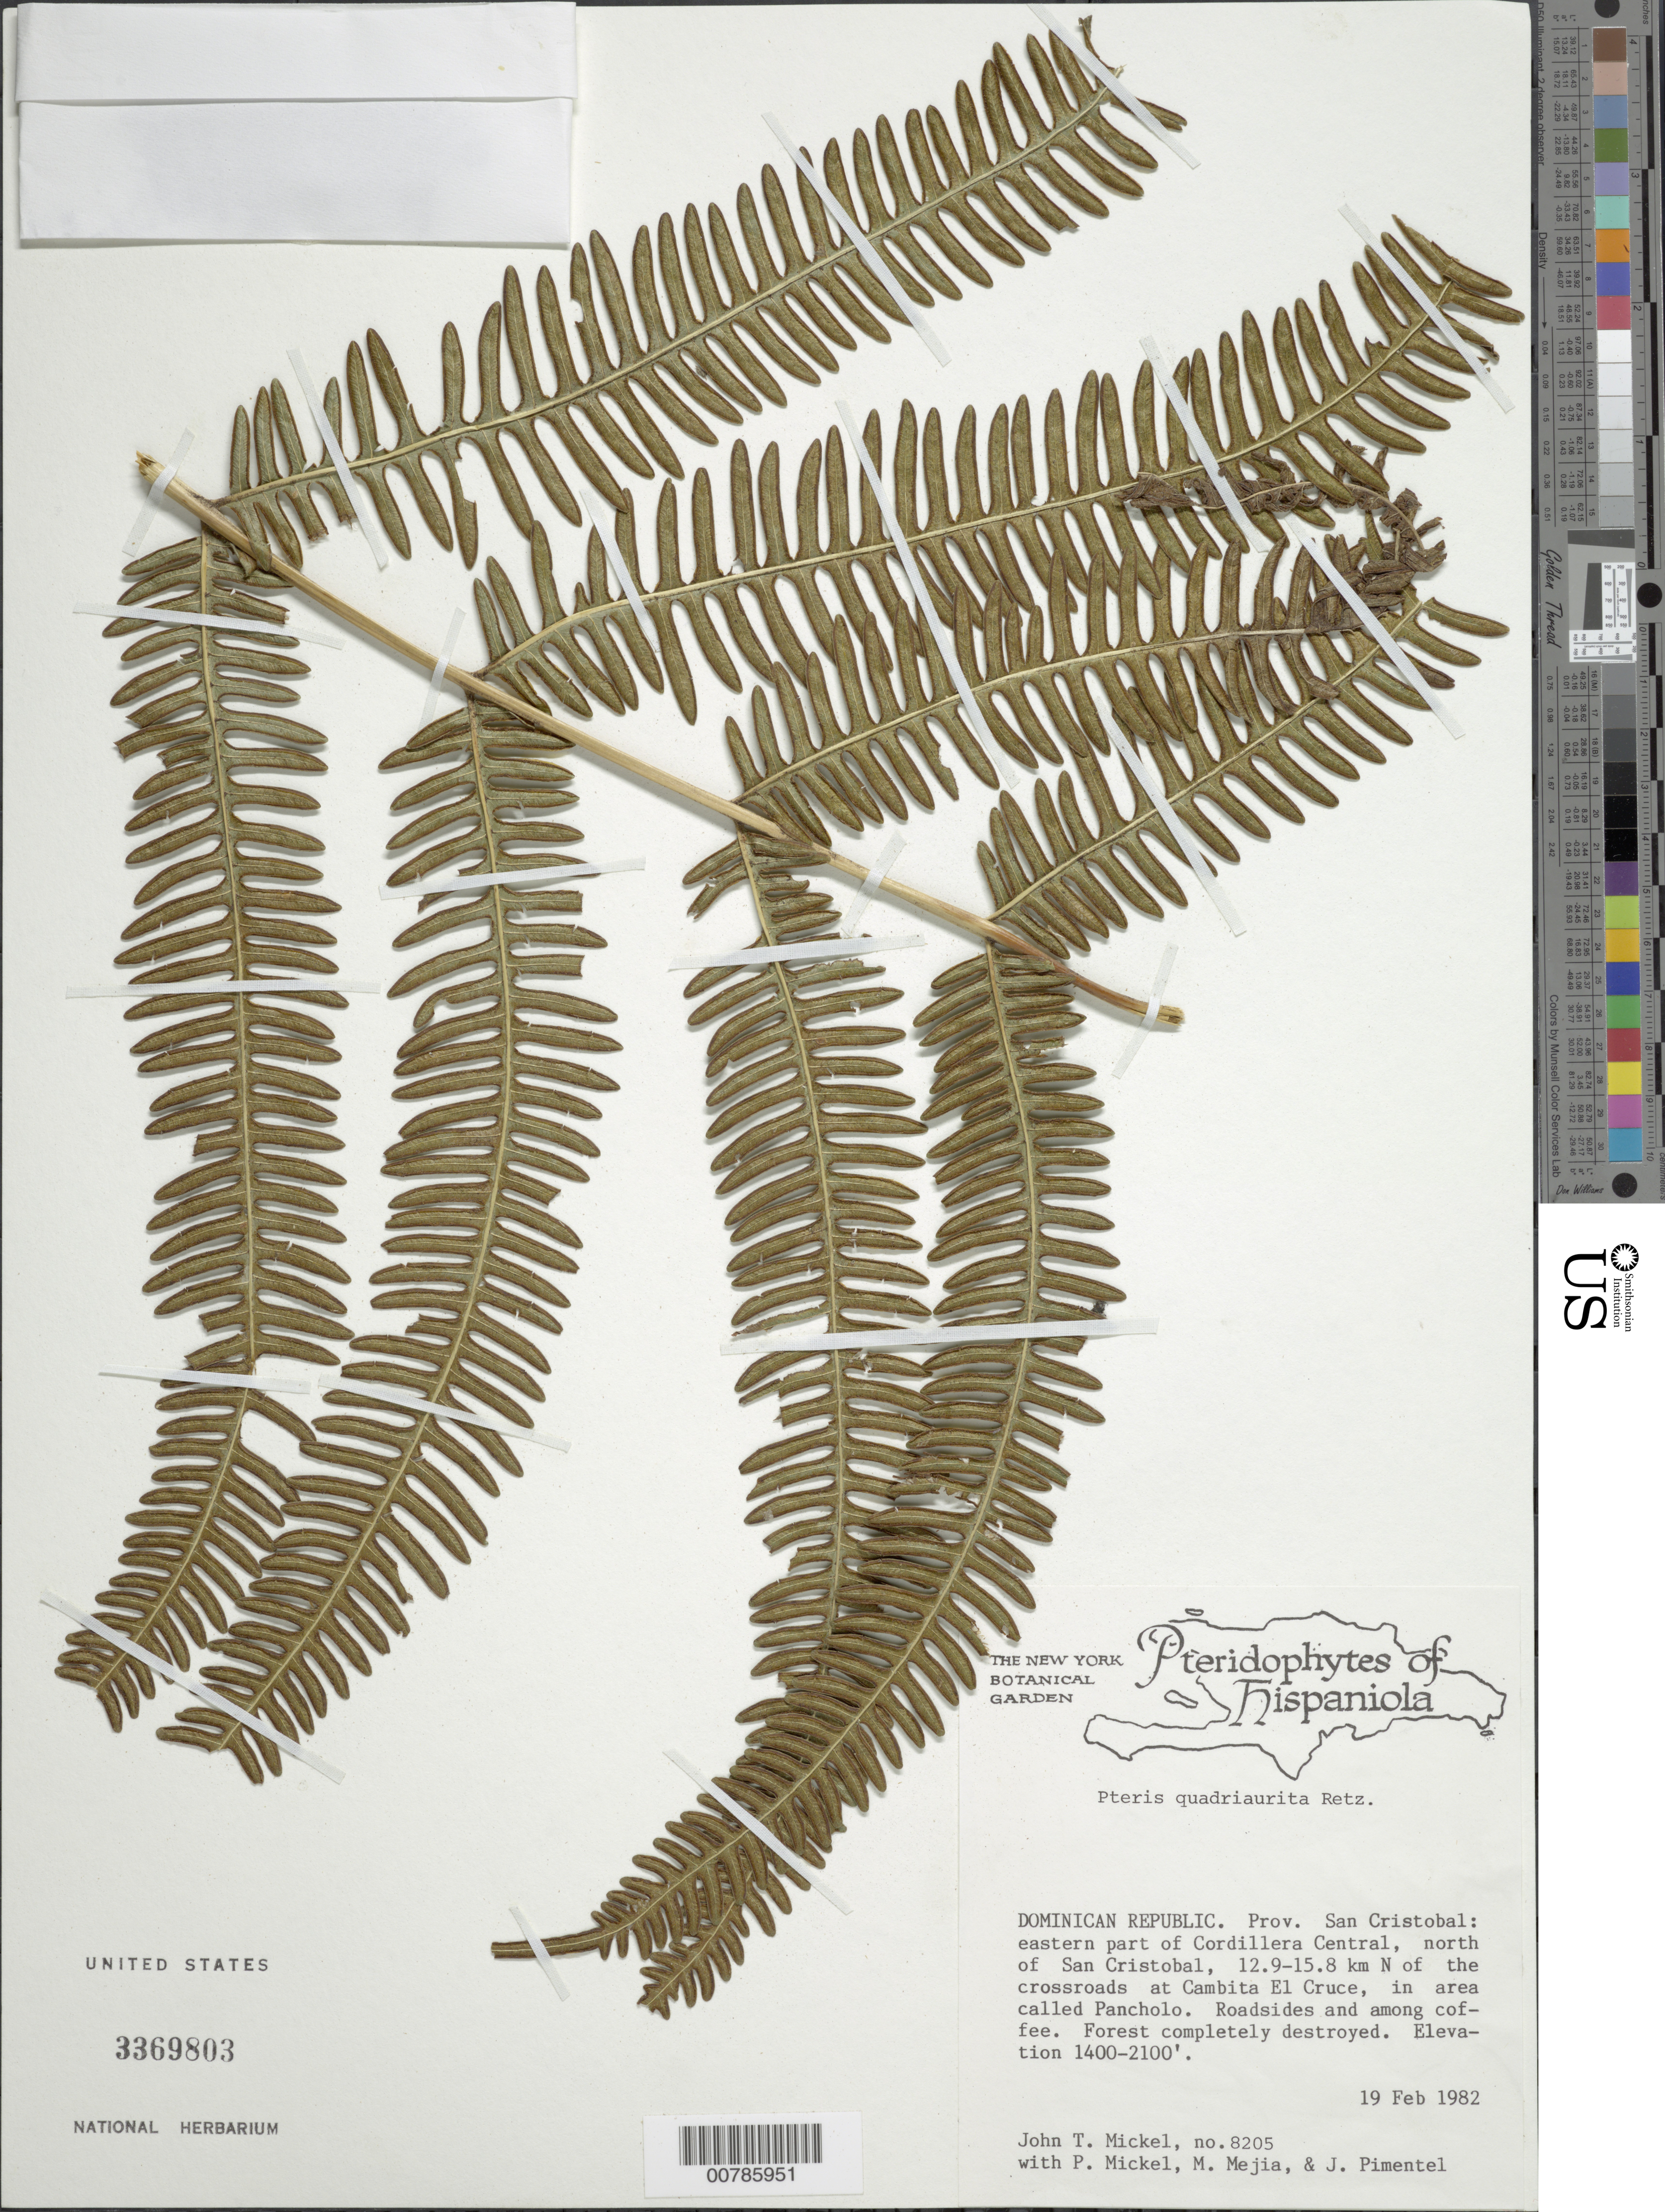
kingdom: Plantae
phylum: Tracheophyta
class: Polypodiopsida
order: Polypodiales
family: Pteridaceae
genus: Pteris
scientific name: Pteris quadriaurita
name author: Retz.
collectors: J. T. Mickel, P. Mickel, M. Mejia & J. Pimentel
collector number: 8205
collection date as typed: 19 Feb 1982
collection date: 1982-02-19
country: Dominican Republic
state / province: San Cristobal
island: Hispaniola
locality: Cordillera Central, eastern part; N of crossroads at Cambita El Cruce, area called Pancholo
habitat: Roadsides and among coffee; forest completely destroyed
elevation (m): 427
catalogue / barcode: US 3369803